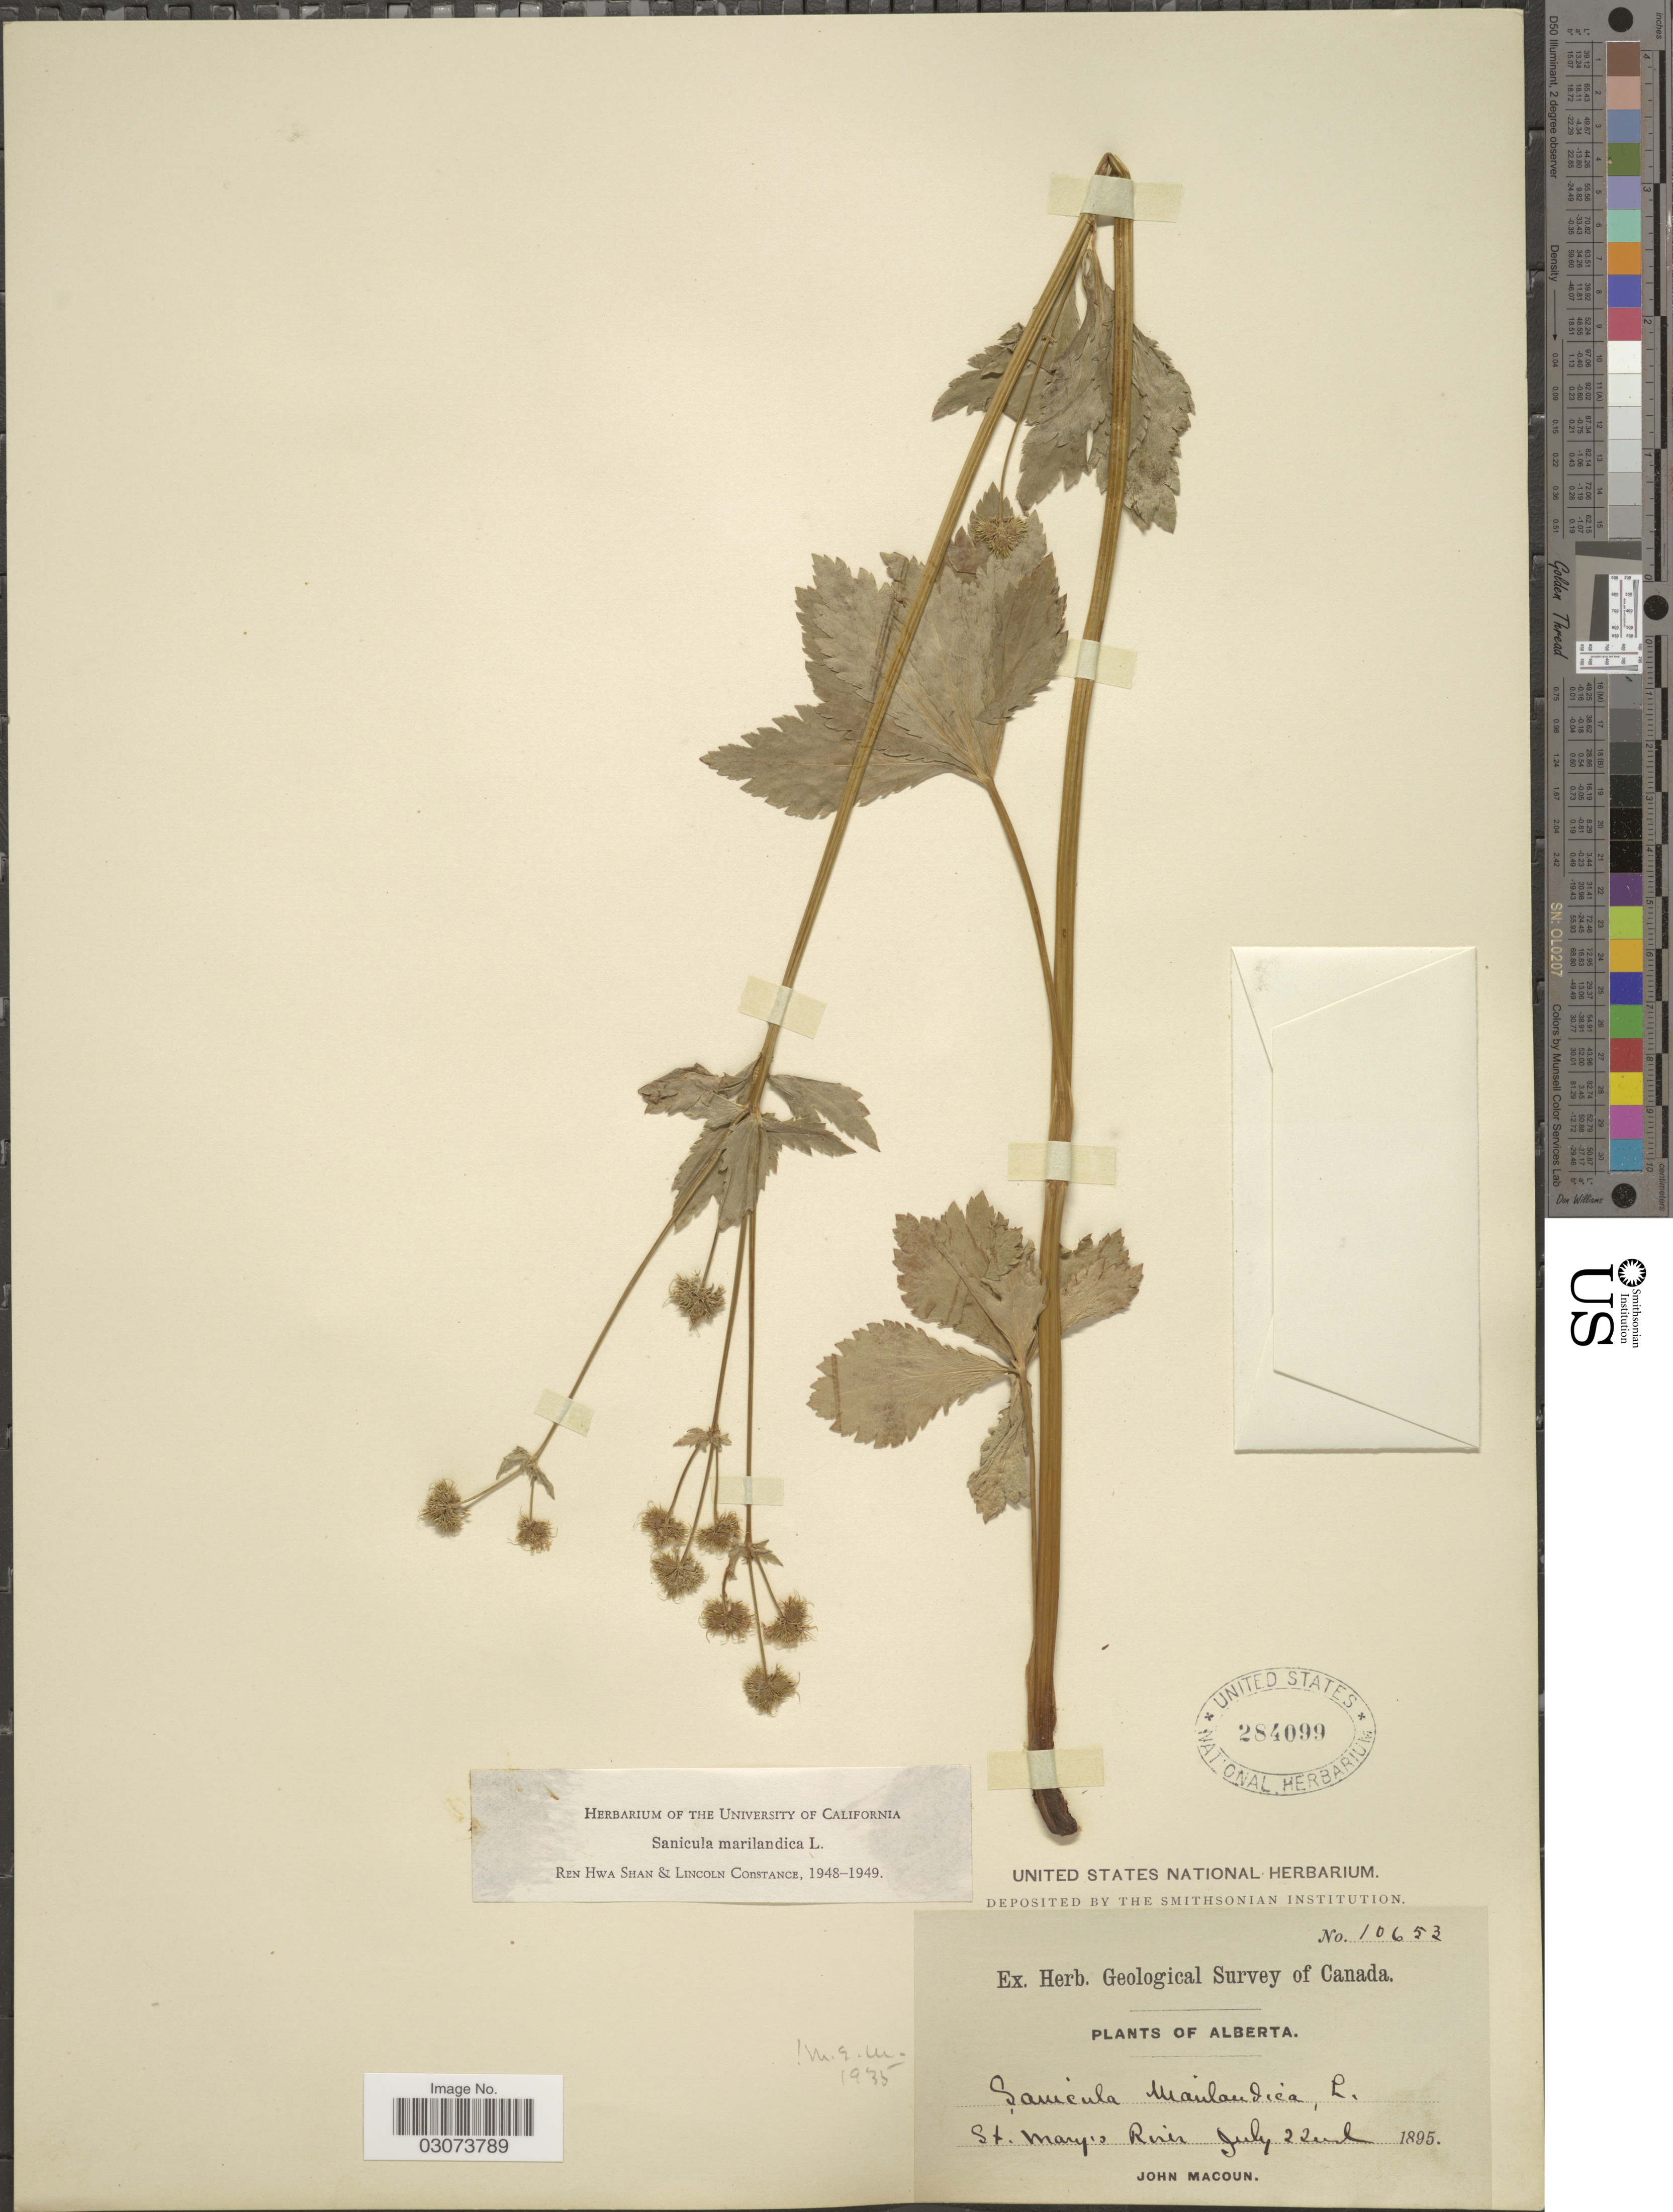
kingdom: Plantae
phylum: Tracheophyta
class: Magnoliopsida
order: Apiales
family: Apiaceae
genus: Sanicula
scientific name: Sanicula marilandica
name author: L.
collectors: J. Macoun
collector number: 10653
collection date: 1895-07-22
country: Canada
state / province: Alberta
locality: St. Mary's River.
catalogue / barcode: US 284099